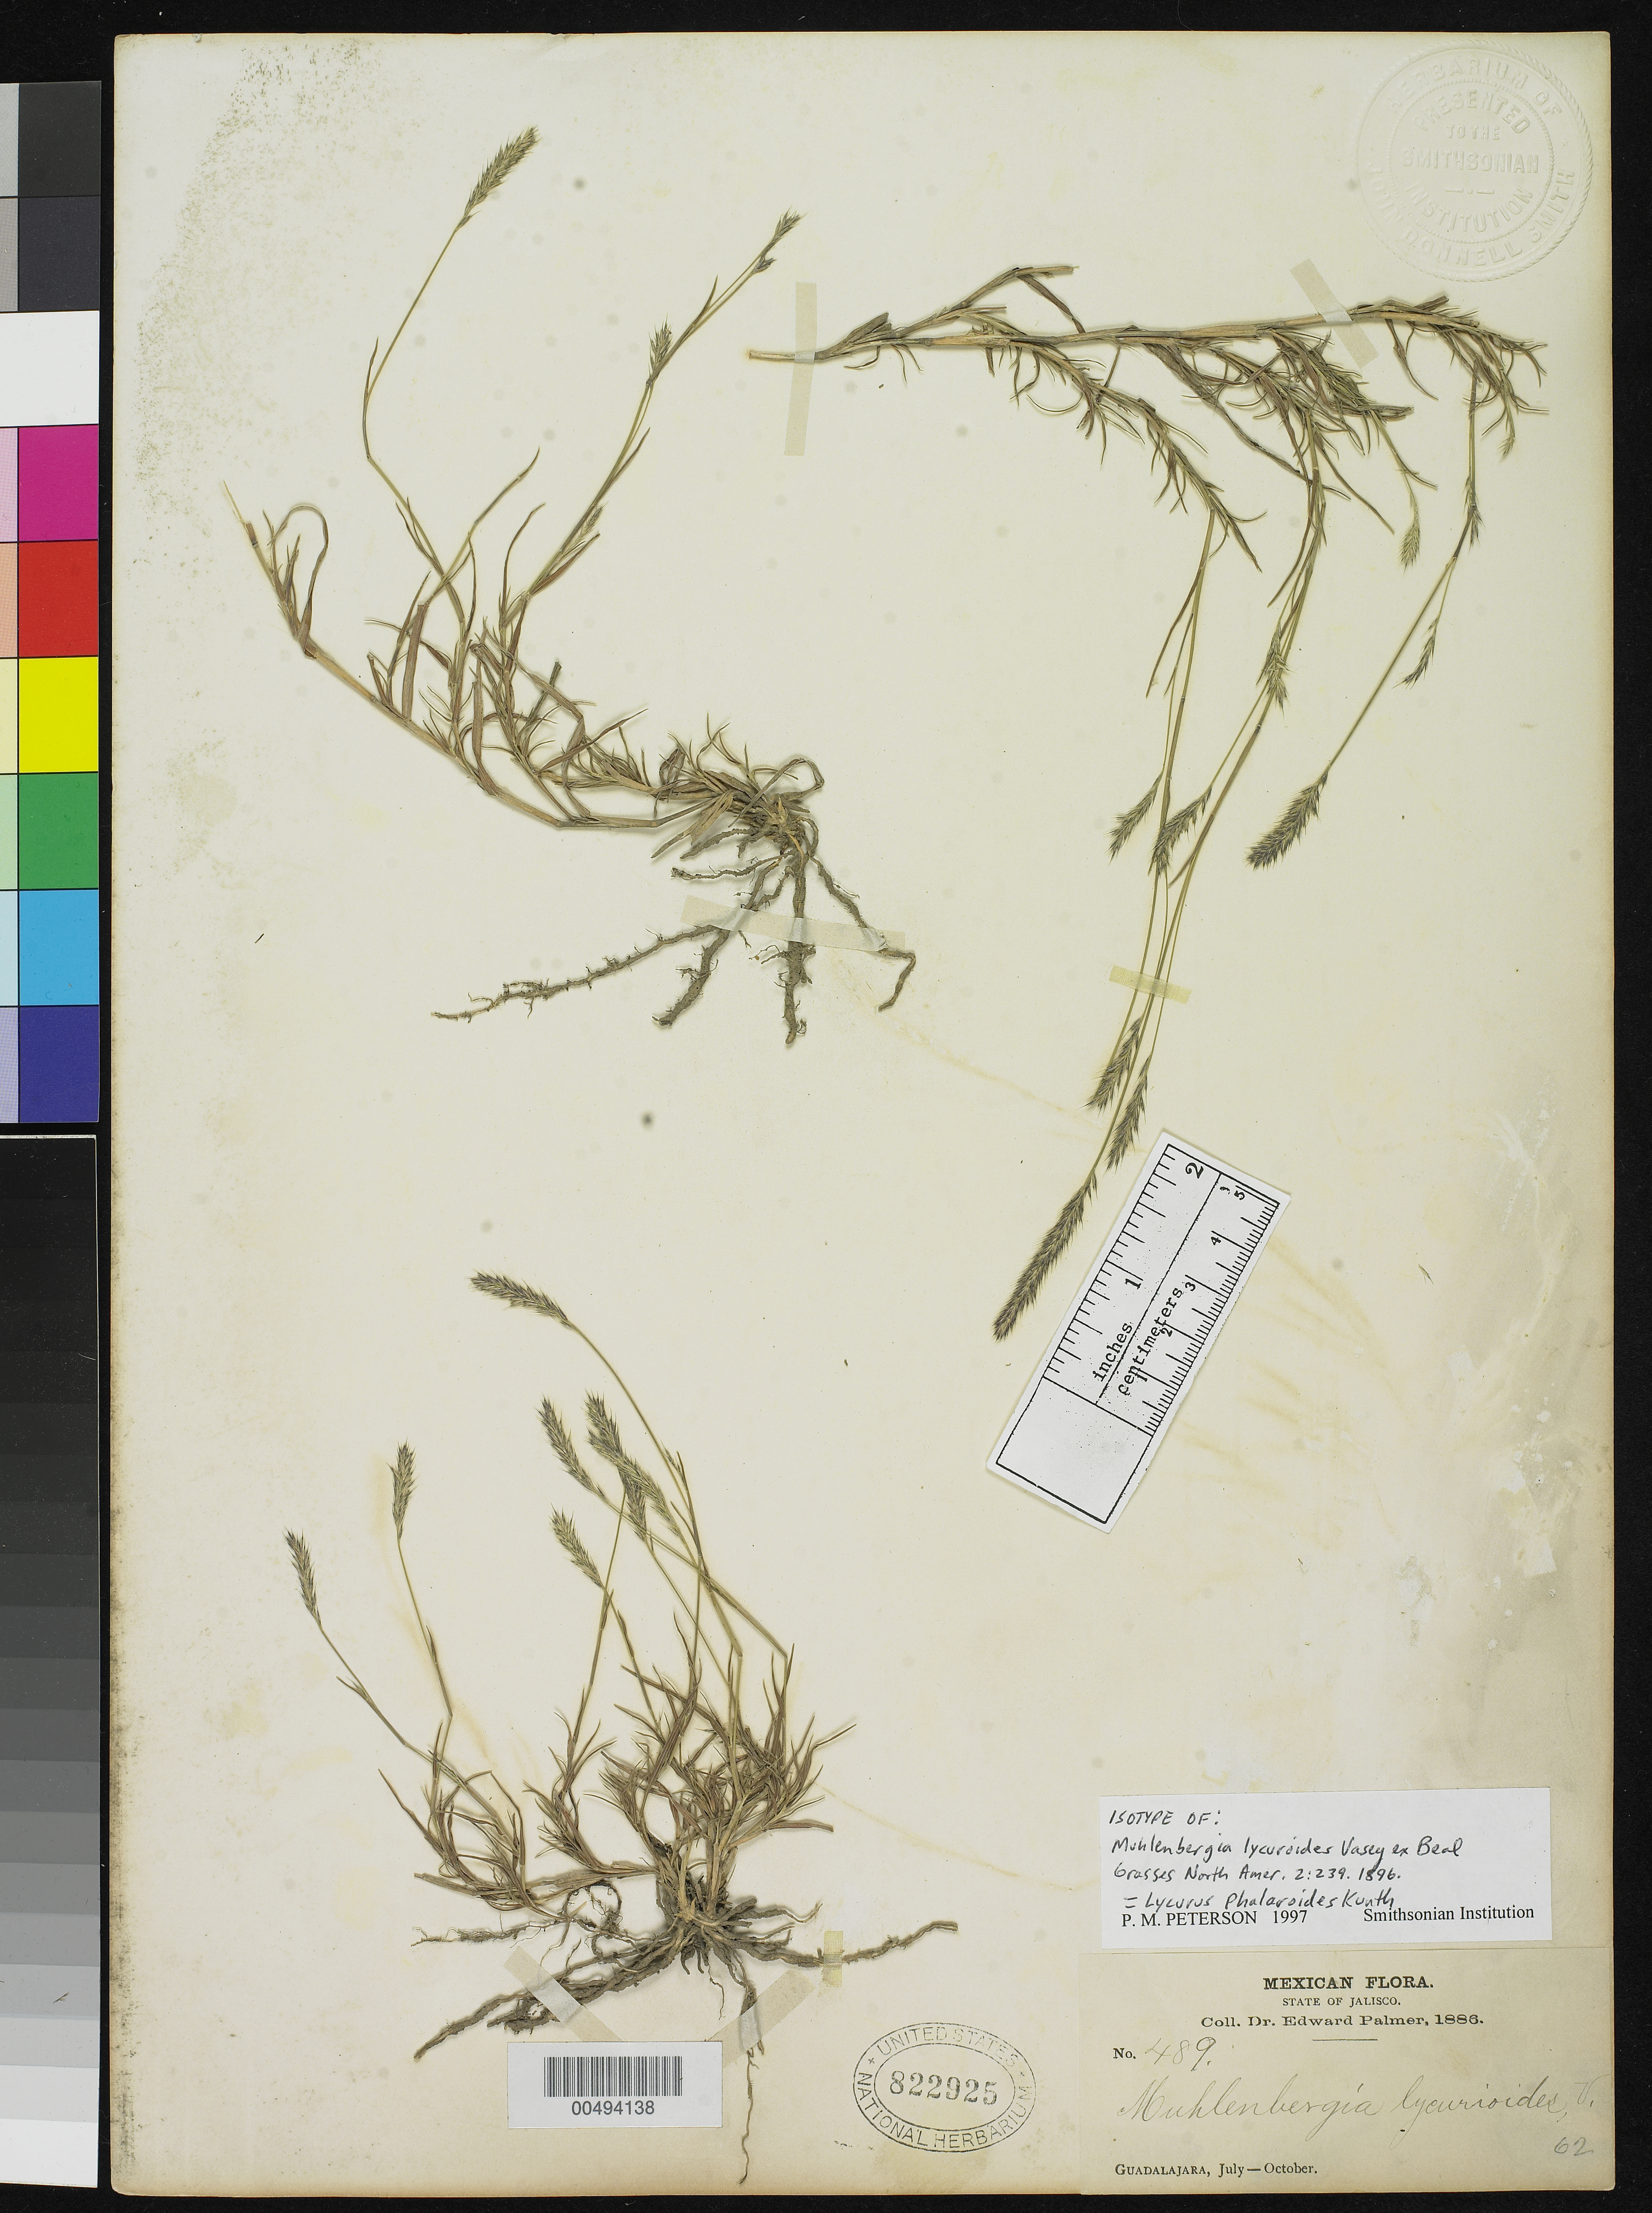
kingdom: Plantae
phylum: Tracheophyta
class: Liliopsida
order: Poales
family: Poaceae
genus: Muhlenbergia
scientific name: Muhlenbergia lycuroides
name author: Vasey ex W.J. Beal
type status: Isotype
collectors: E. Palmer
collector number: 489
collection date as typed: Jul 1886 to -- Oct 1886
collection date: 1886-07/1886-10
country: Mexico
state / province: Jalisco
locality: Guadalajara.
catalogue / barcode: US 822925